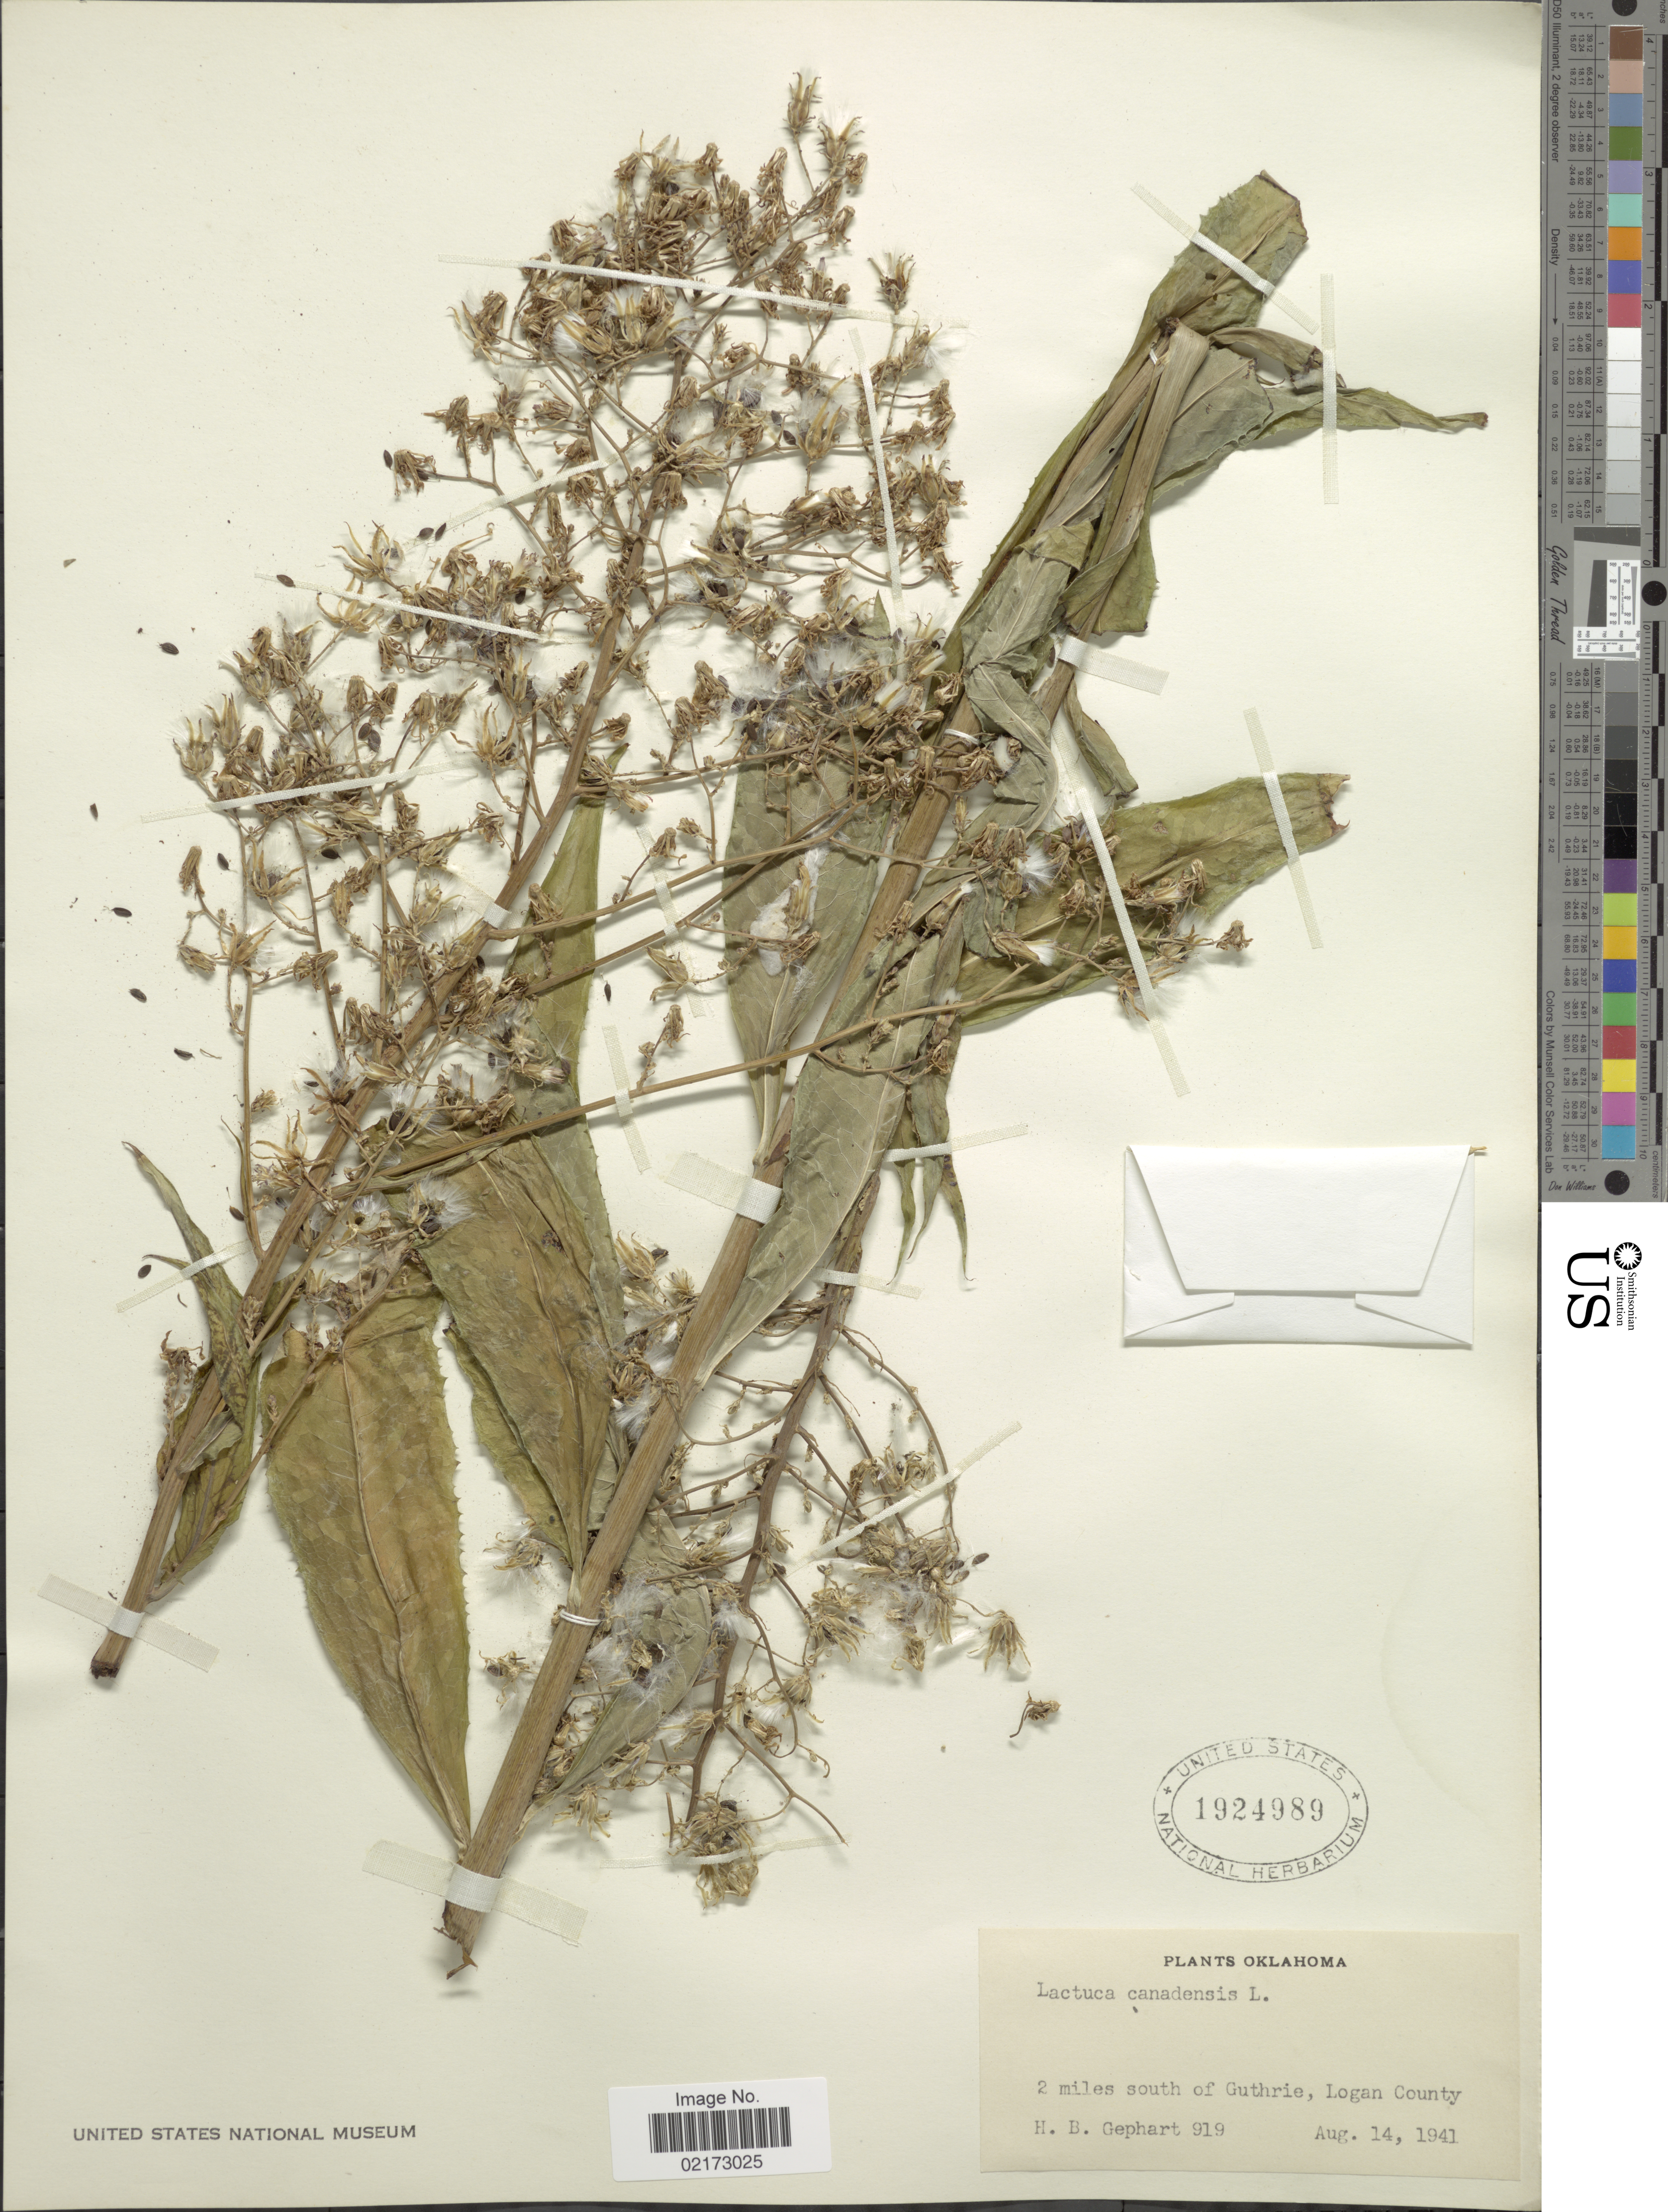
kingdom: Plantae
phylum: Tracheophyta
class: Magnoliopsida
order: Asterales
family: Asteraceae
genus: Lactuca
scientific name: Lactuca canadensis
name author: L.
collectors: H. Gephart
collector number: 919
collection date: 1941-08-14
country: United States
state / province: Oklahoma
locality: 2 miles south of Guthrie, Logan County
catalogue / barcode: US 1924989